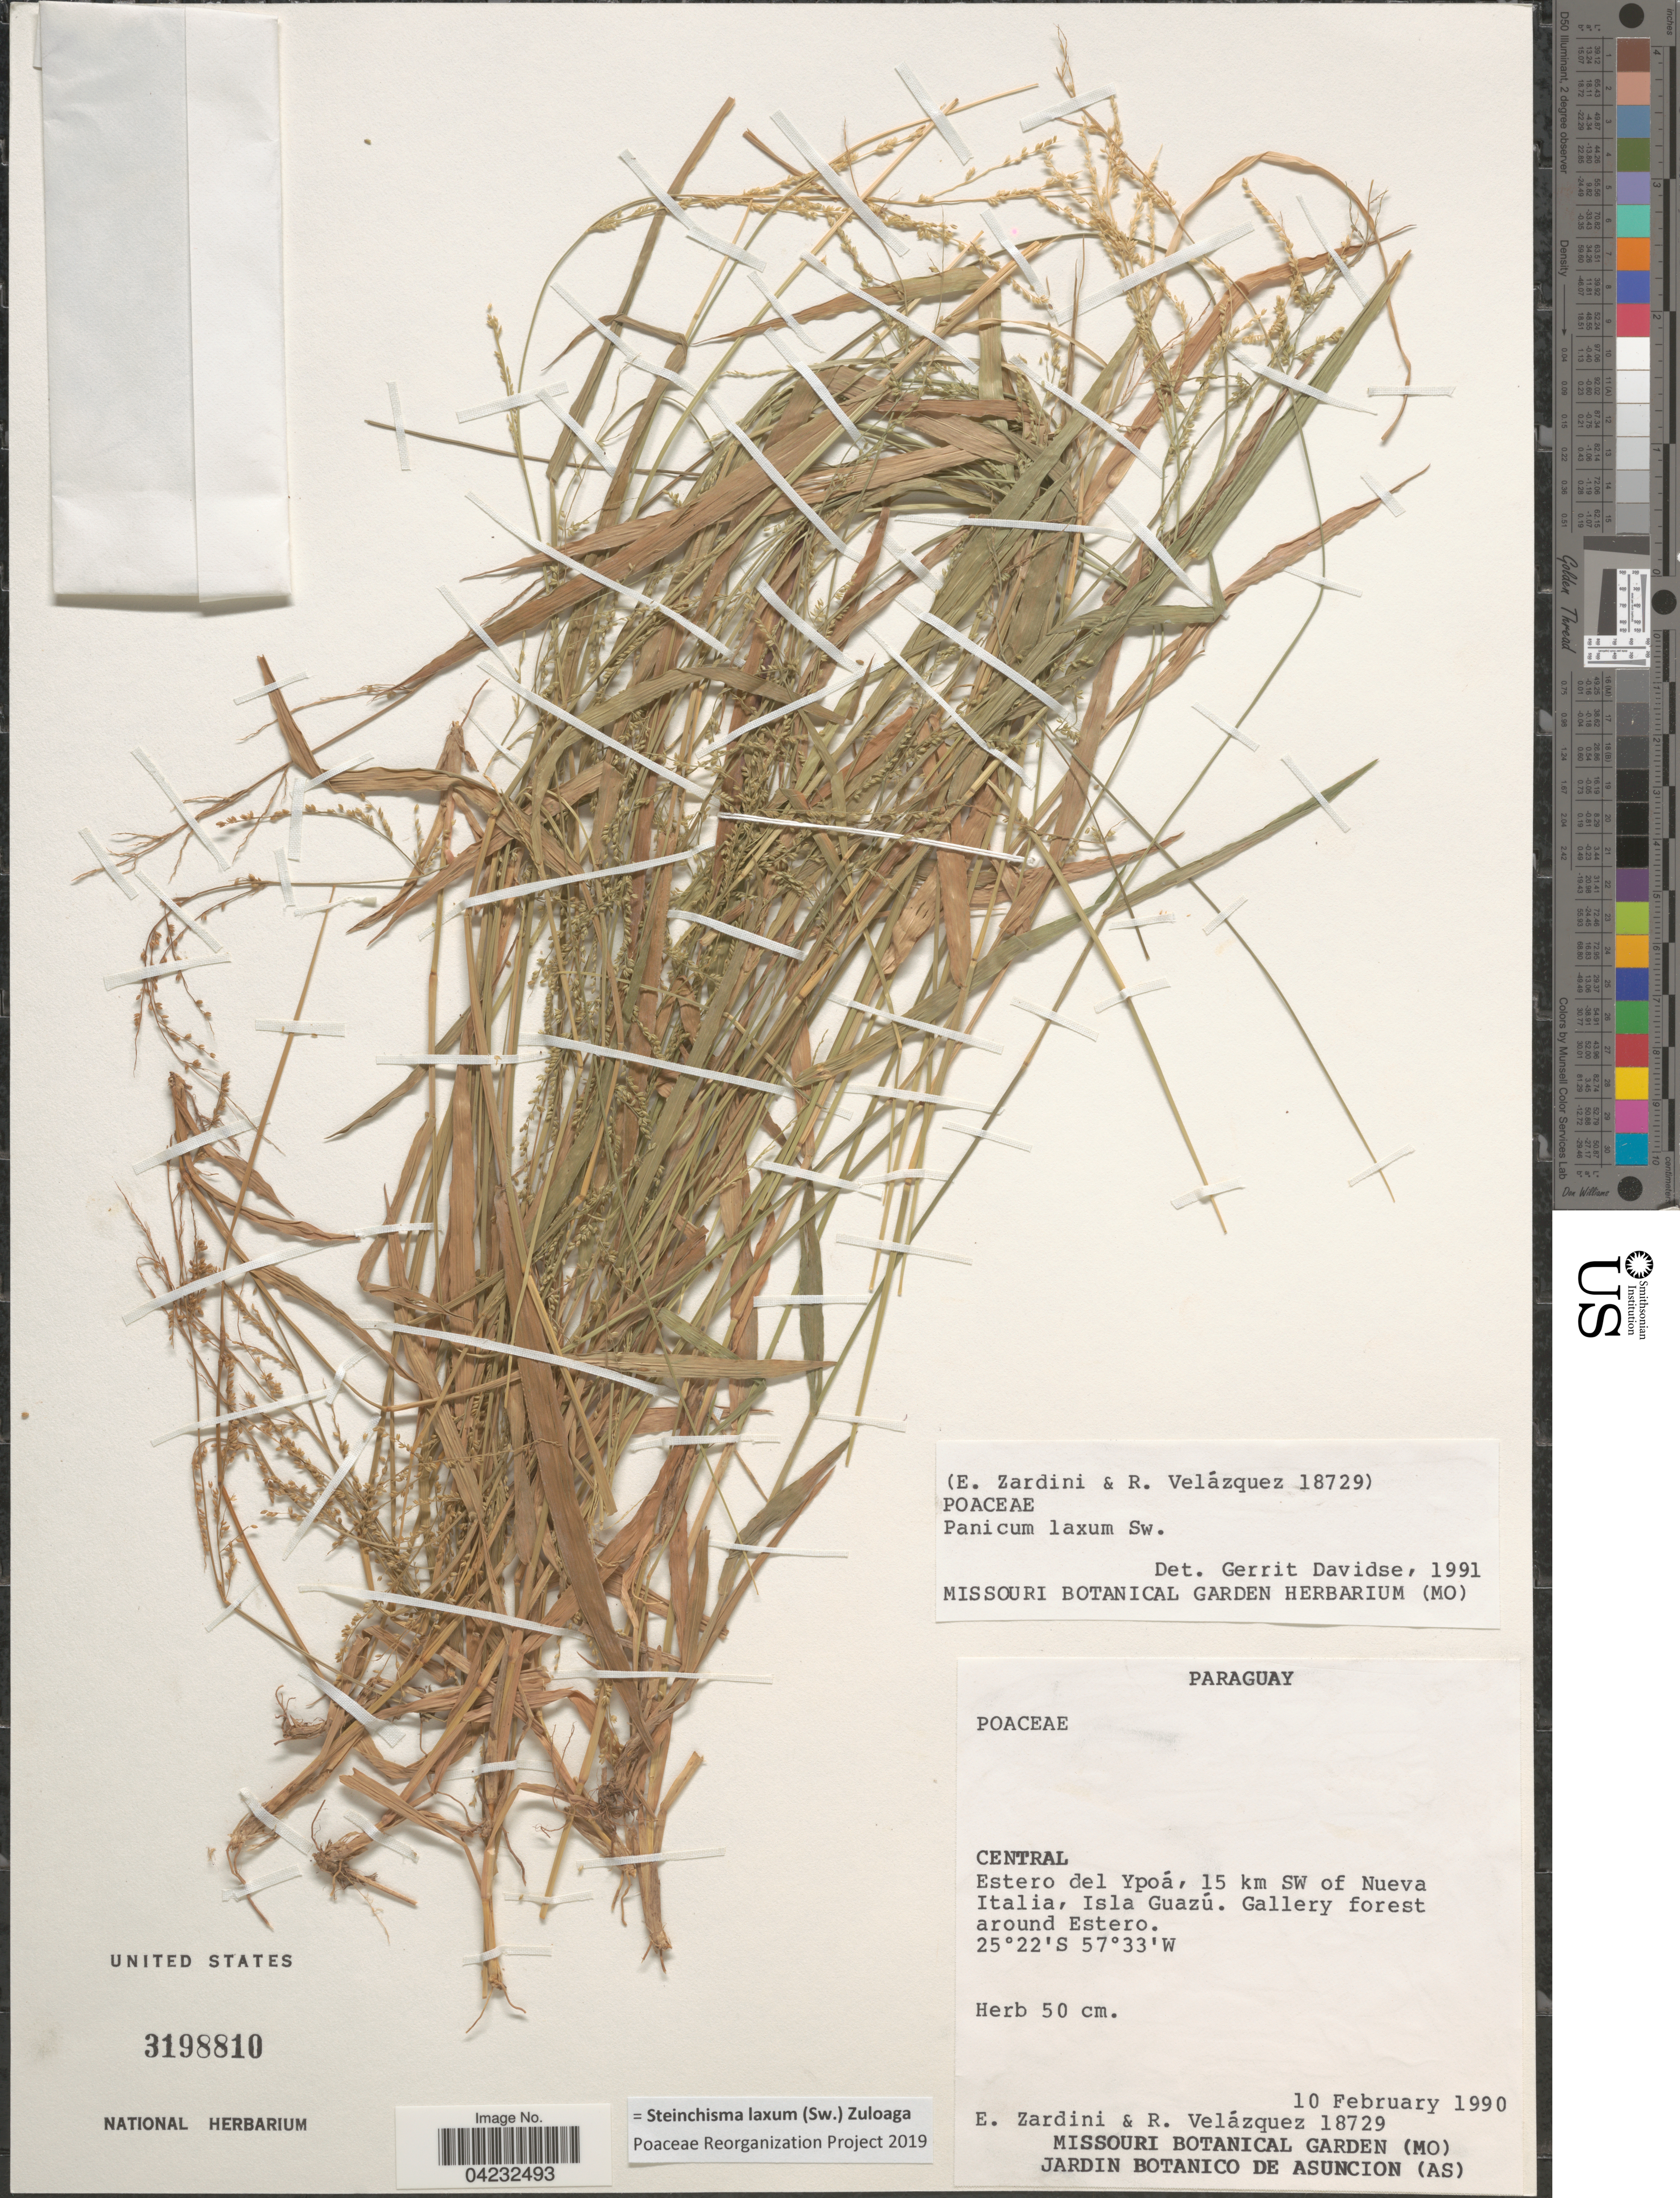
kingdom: Plantae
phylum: Tracheophyta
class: Liliopsida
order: Poales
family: Poaceae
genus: Steinchisma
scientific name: Steinchisma laxum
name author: (Sw.) Zuloaga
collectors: E. Zardini & R. Velázquez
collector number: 18729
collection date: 1990-02-10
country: Paraguay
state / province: Central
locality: Estero del Ypoá, 15 km Sw of Nueva Italia, isla Guazú. Gallery forest around Estero.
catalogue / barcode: US 3198810